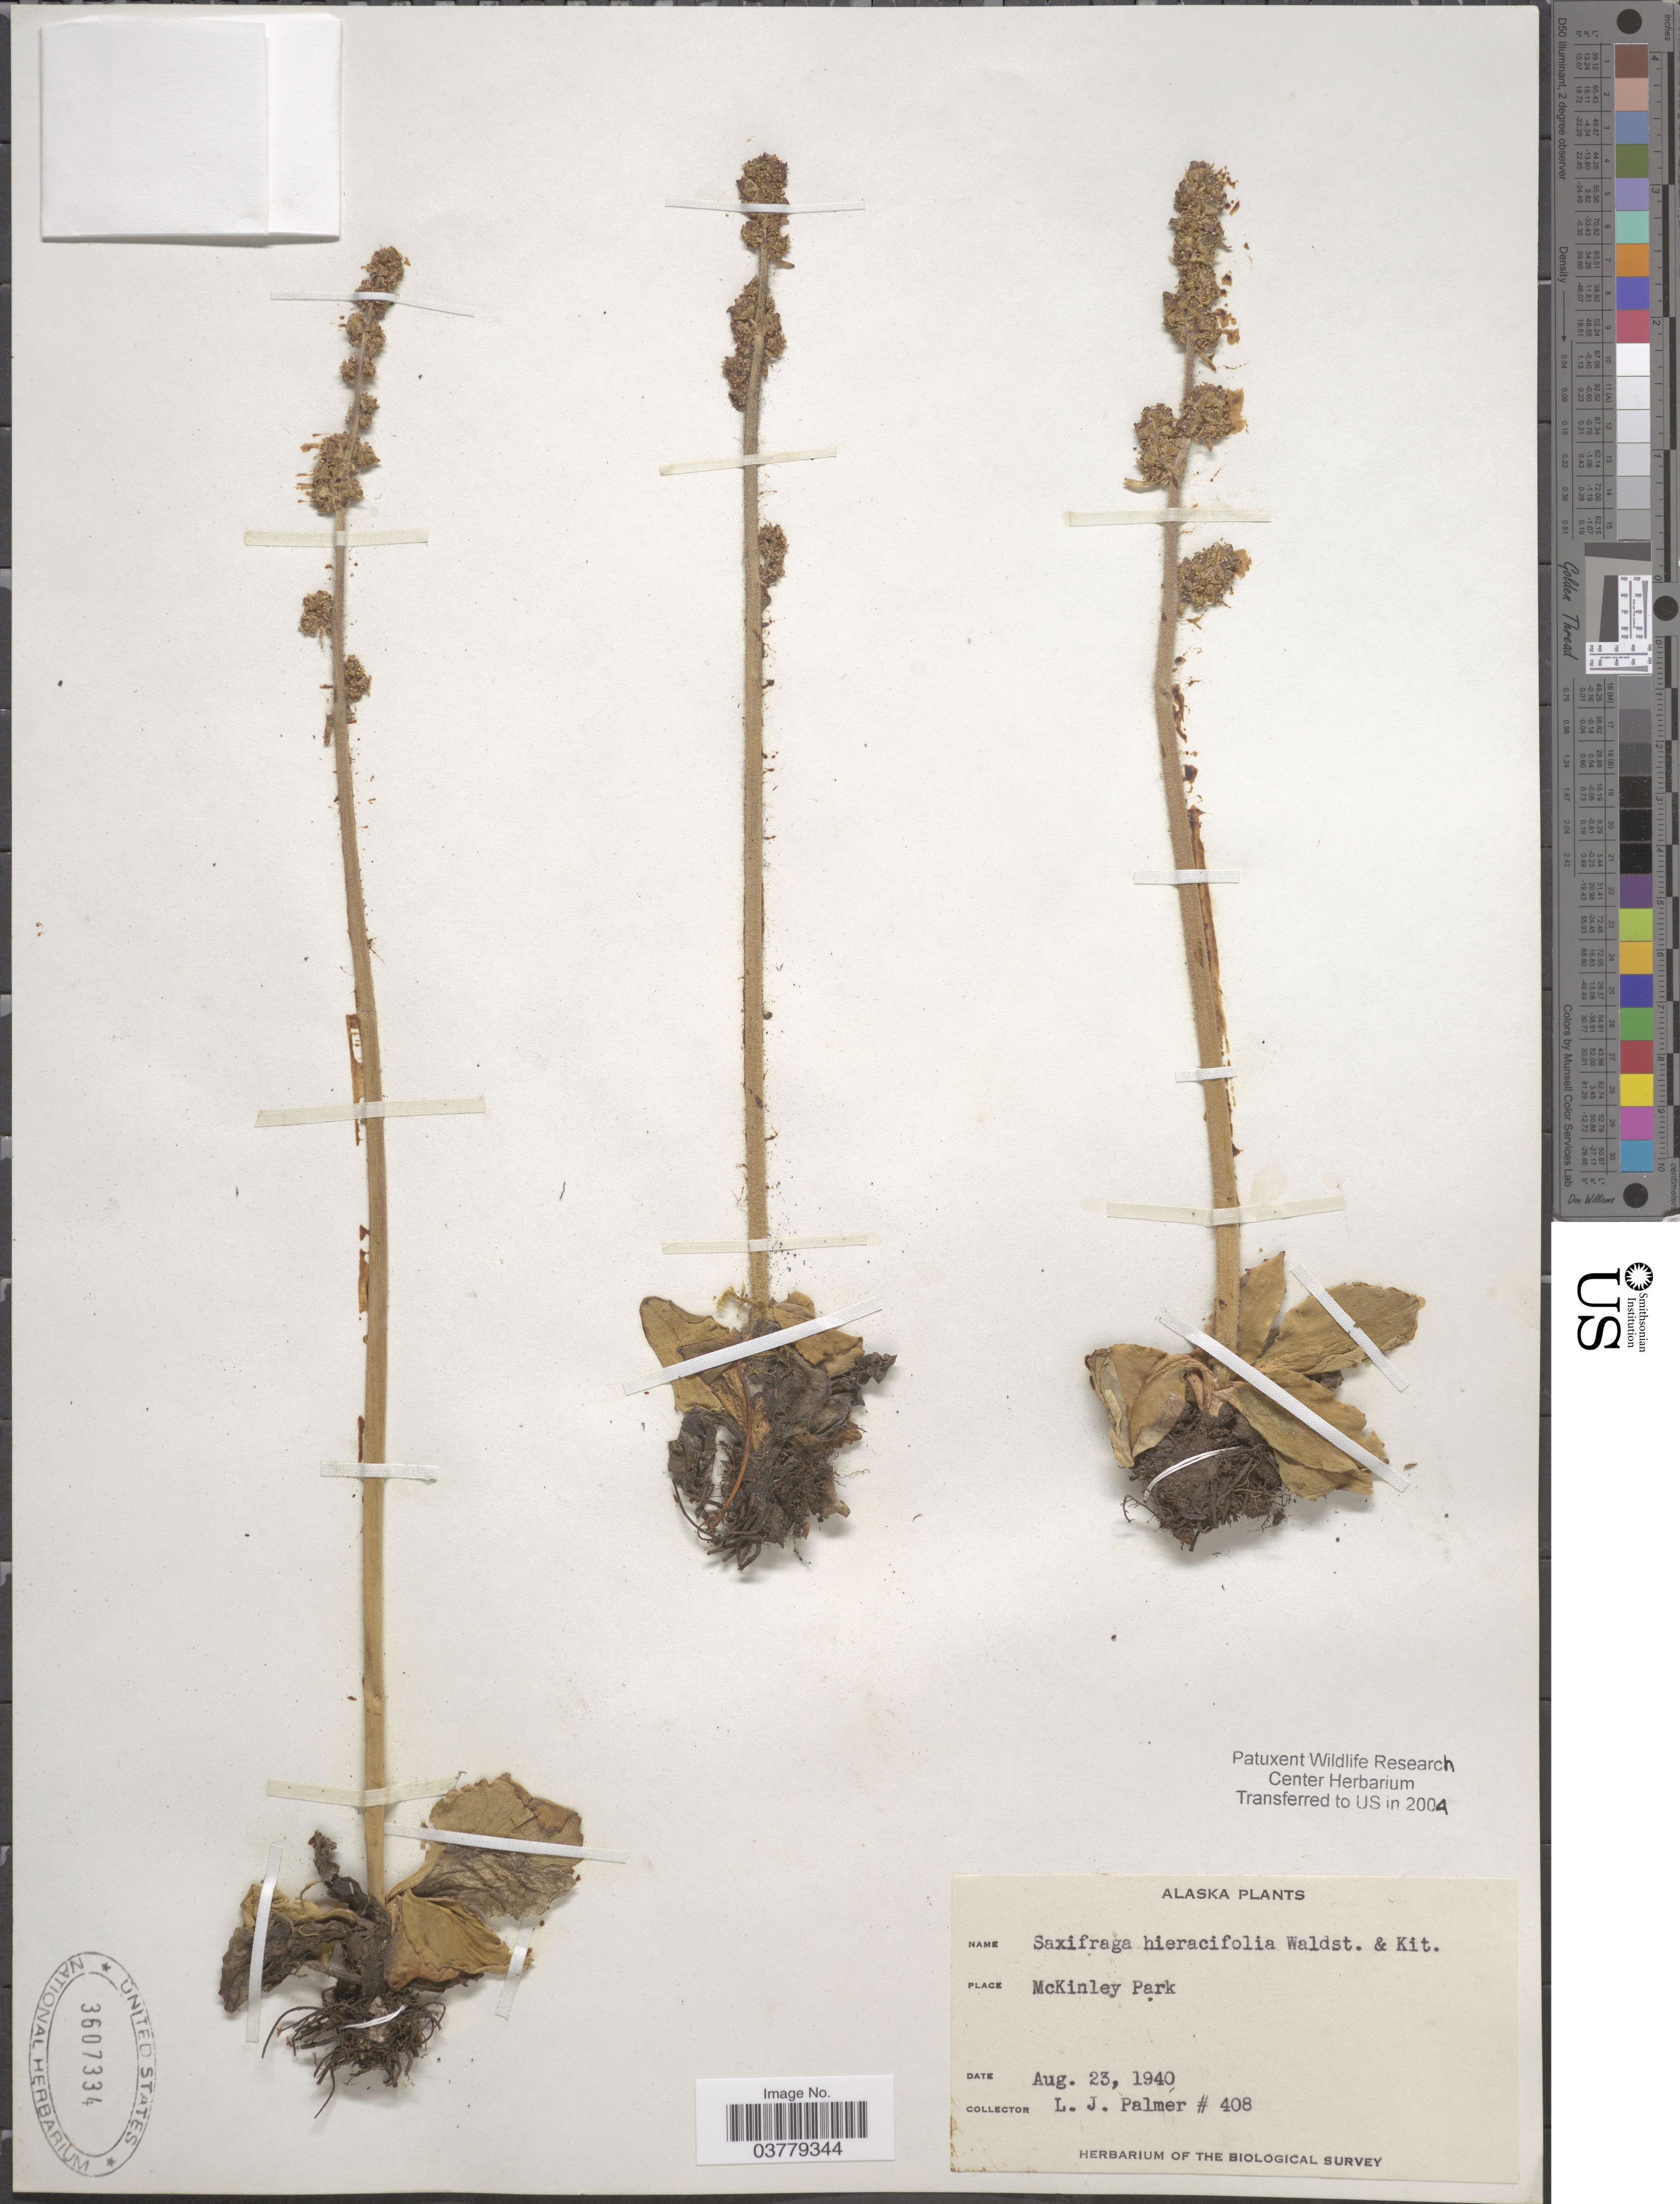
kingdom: Plantae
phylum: Tracheophyta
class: Magnoliopsida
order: Saxifragales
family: Saxifragaceae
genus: Micranthes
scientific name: Micranthes hieraciifolia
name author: (Waldst. & Kit. ex Willd.) Haw.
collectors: L. J. Palmer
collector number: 408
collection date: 1940-08-23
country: United States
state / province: Alaska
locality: McKinley Park.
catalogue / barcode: US 3607334